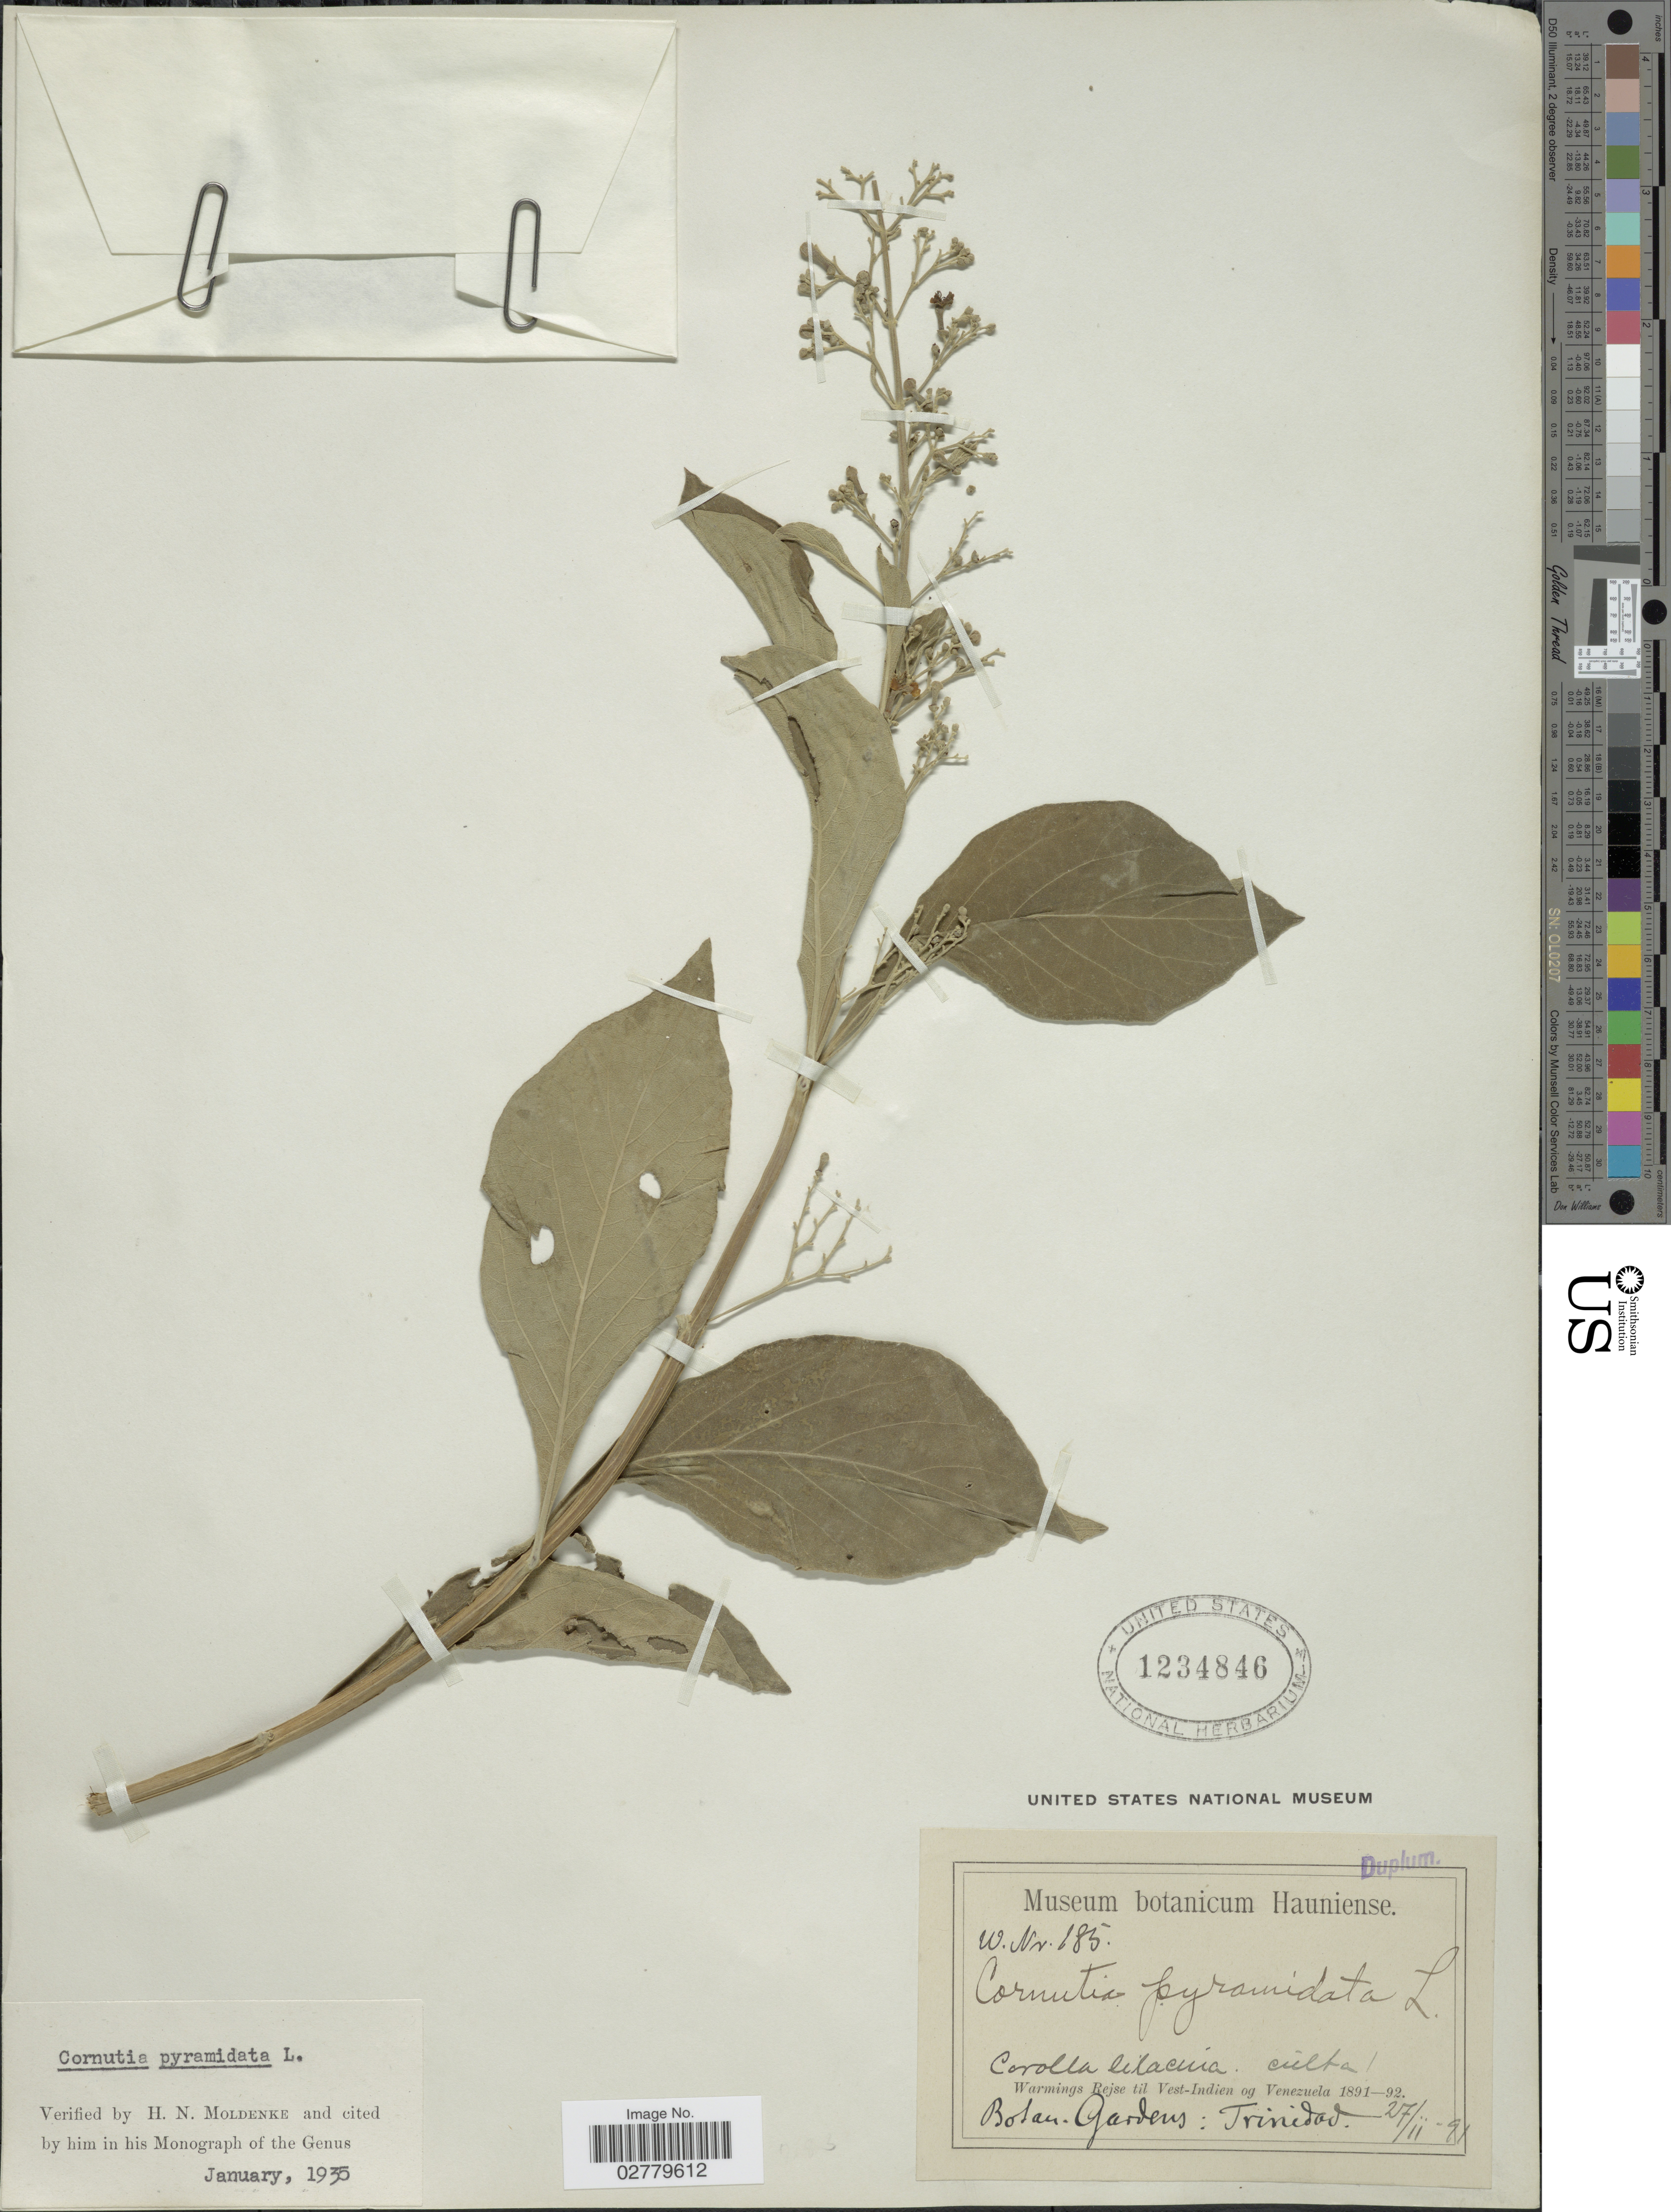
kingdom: Plantae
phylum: Tracheophyta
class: Magnoliopsida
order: Lamiales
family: Lamiaceae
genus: Cornutia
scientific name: Cornutia pyramidata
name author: L.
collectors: ex Museum Botanicum Hauniense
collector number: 185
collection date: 1891-02-27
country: Trinidad and Tobago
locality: Botan. Gardens: Trinidad.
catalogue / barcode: US 1234846